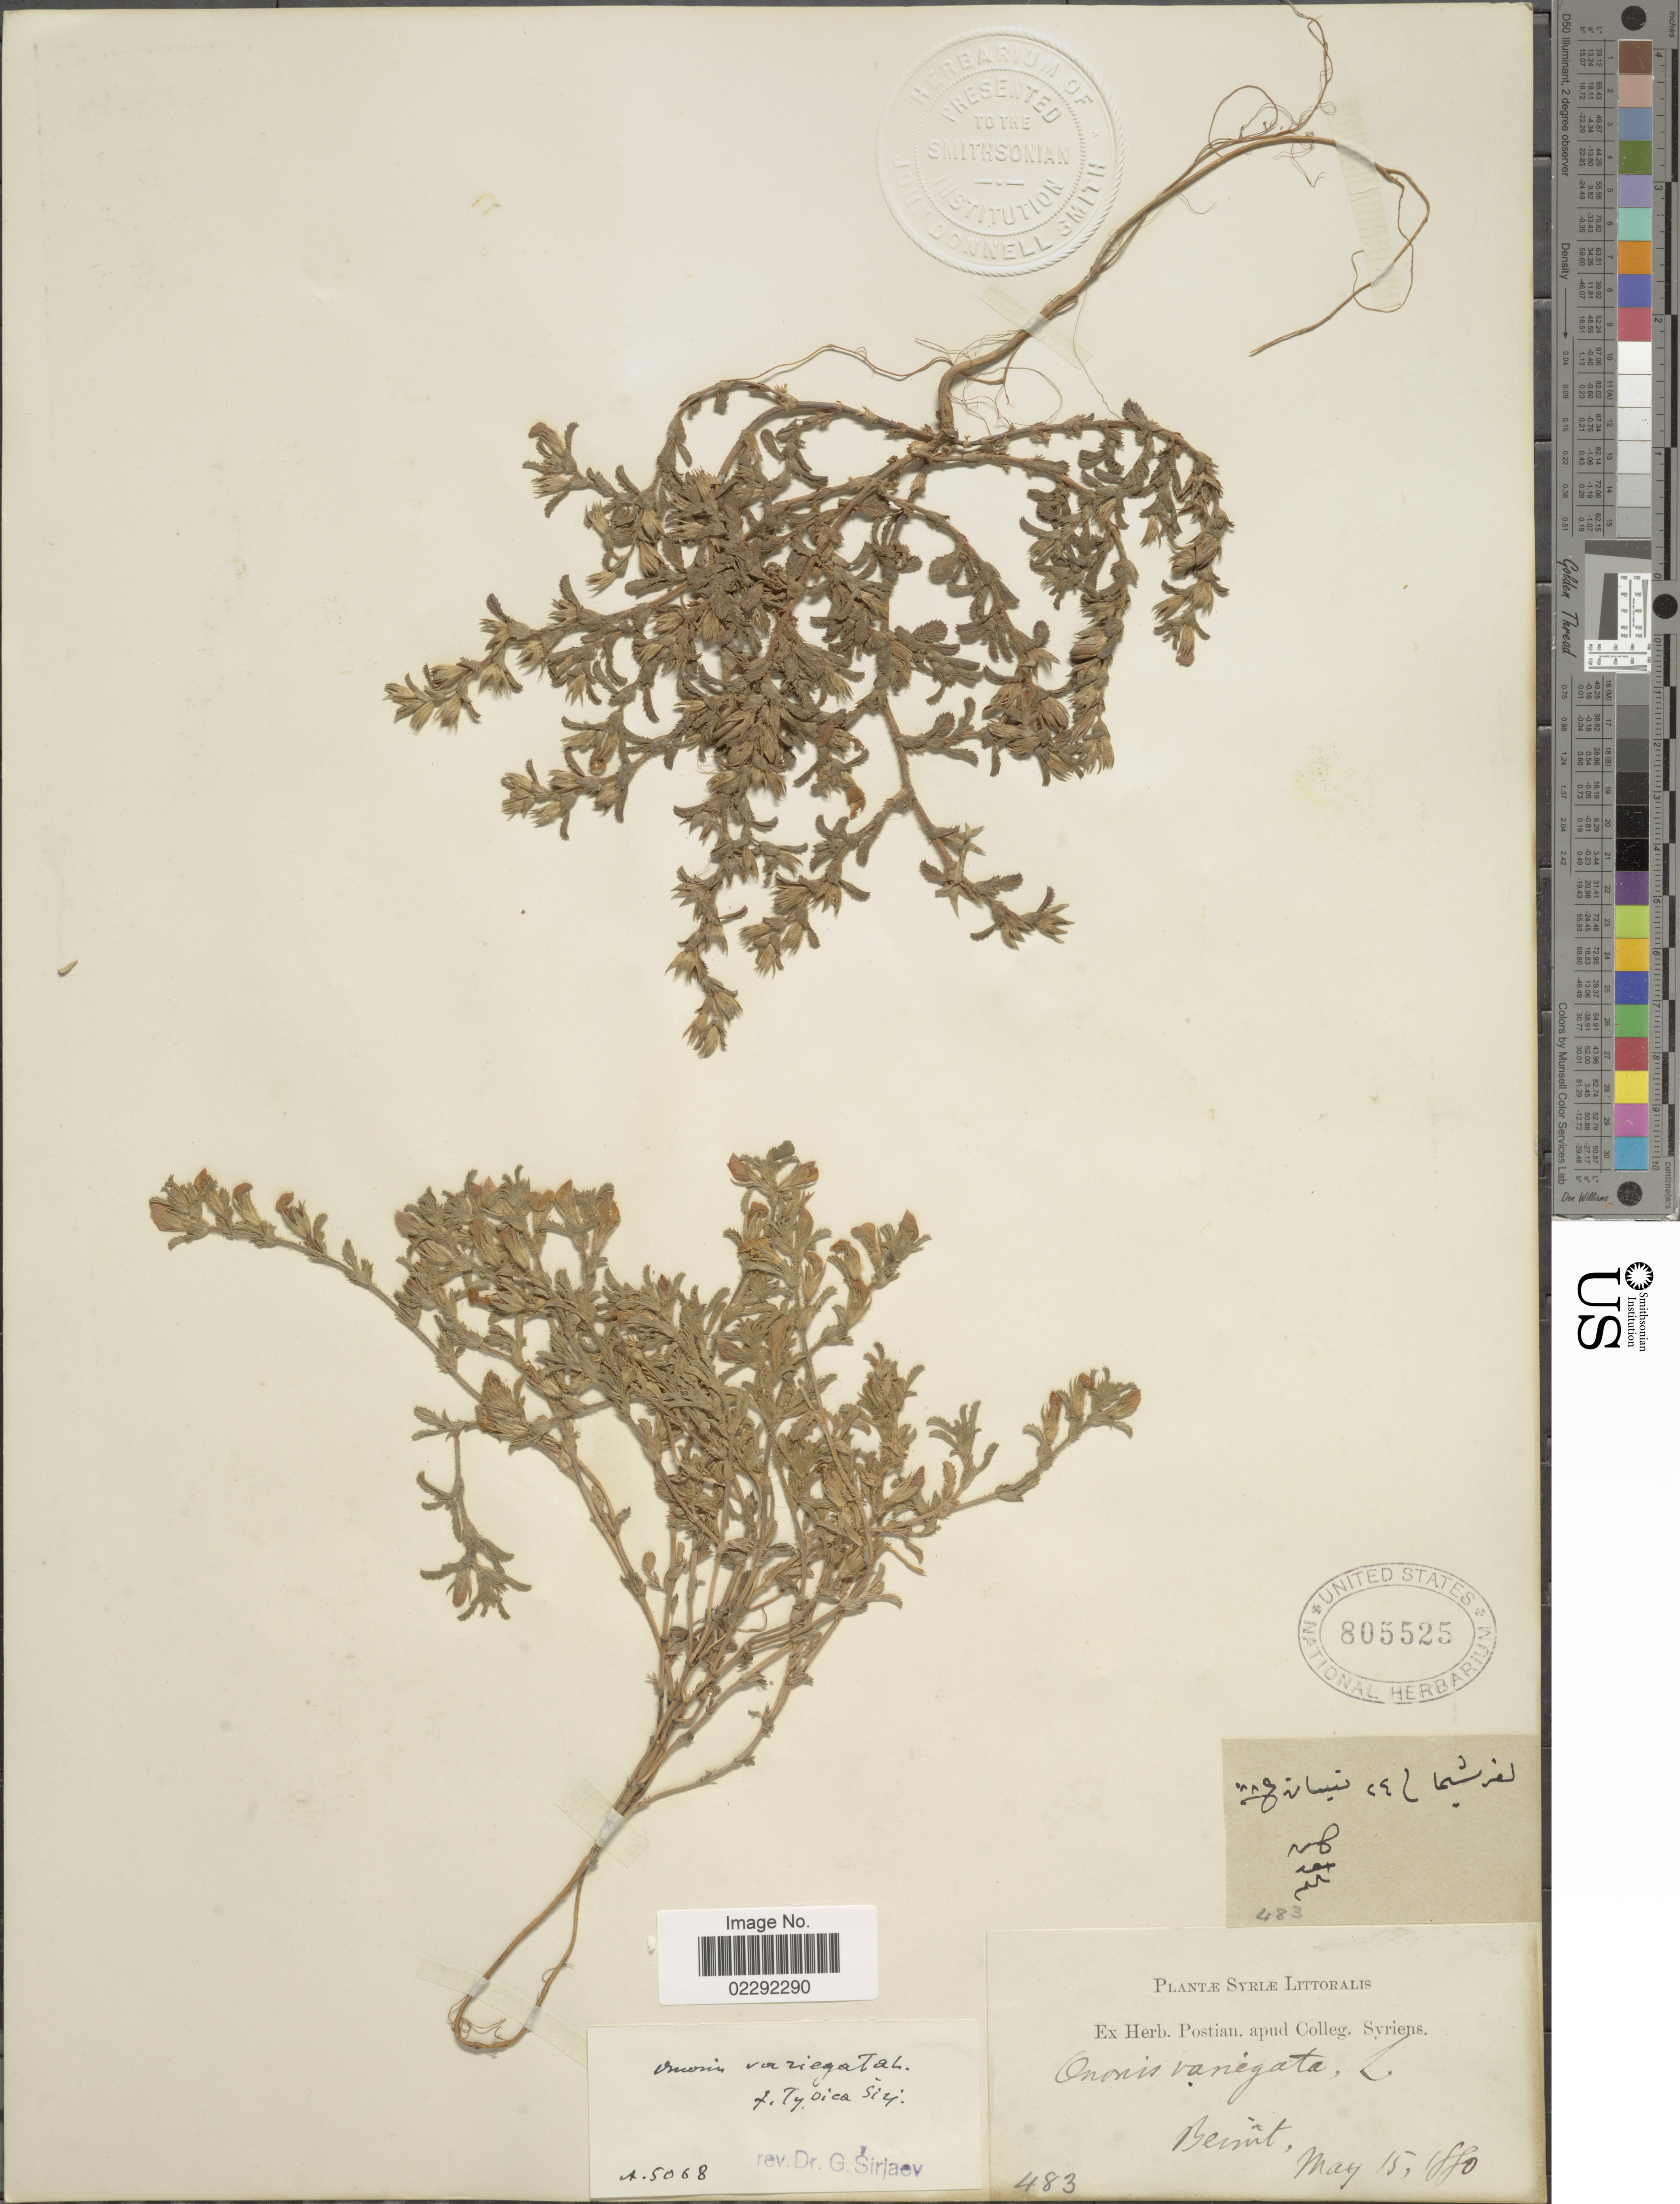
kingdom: Plantae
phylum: Tracheophyta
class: Magnoliopsida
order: Fabales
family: Fabaceae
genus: Ononis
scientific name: Ononis variegata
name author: L.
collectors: ex herb. Postian. apud Colleg. Syriens. Protest. USE "Fannie P. A. Shepard" (10308853) AS PRIMARY COLLECTOR INSTEAD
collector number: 483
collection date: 1880-05-15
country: Syria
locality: Syriae Littoralis. Bernit [interpreted]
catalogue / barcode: US 805525